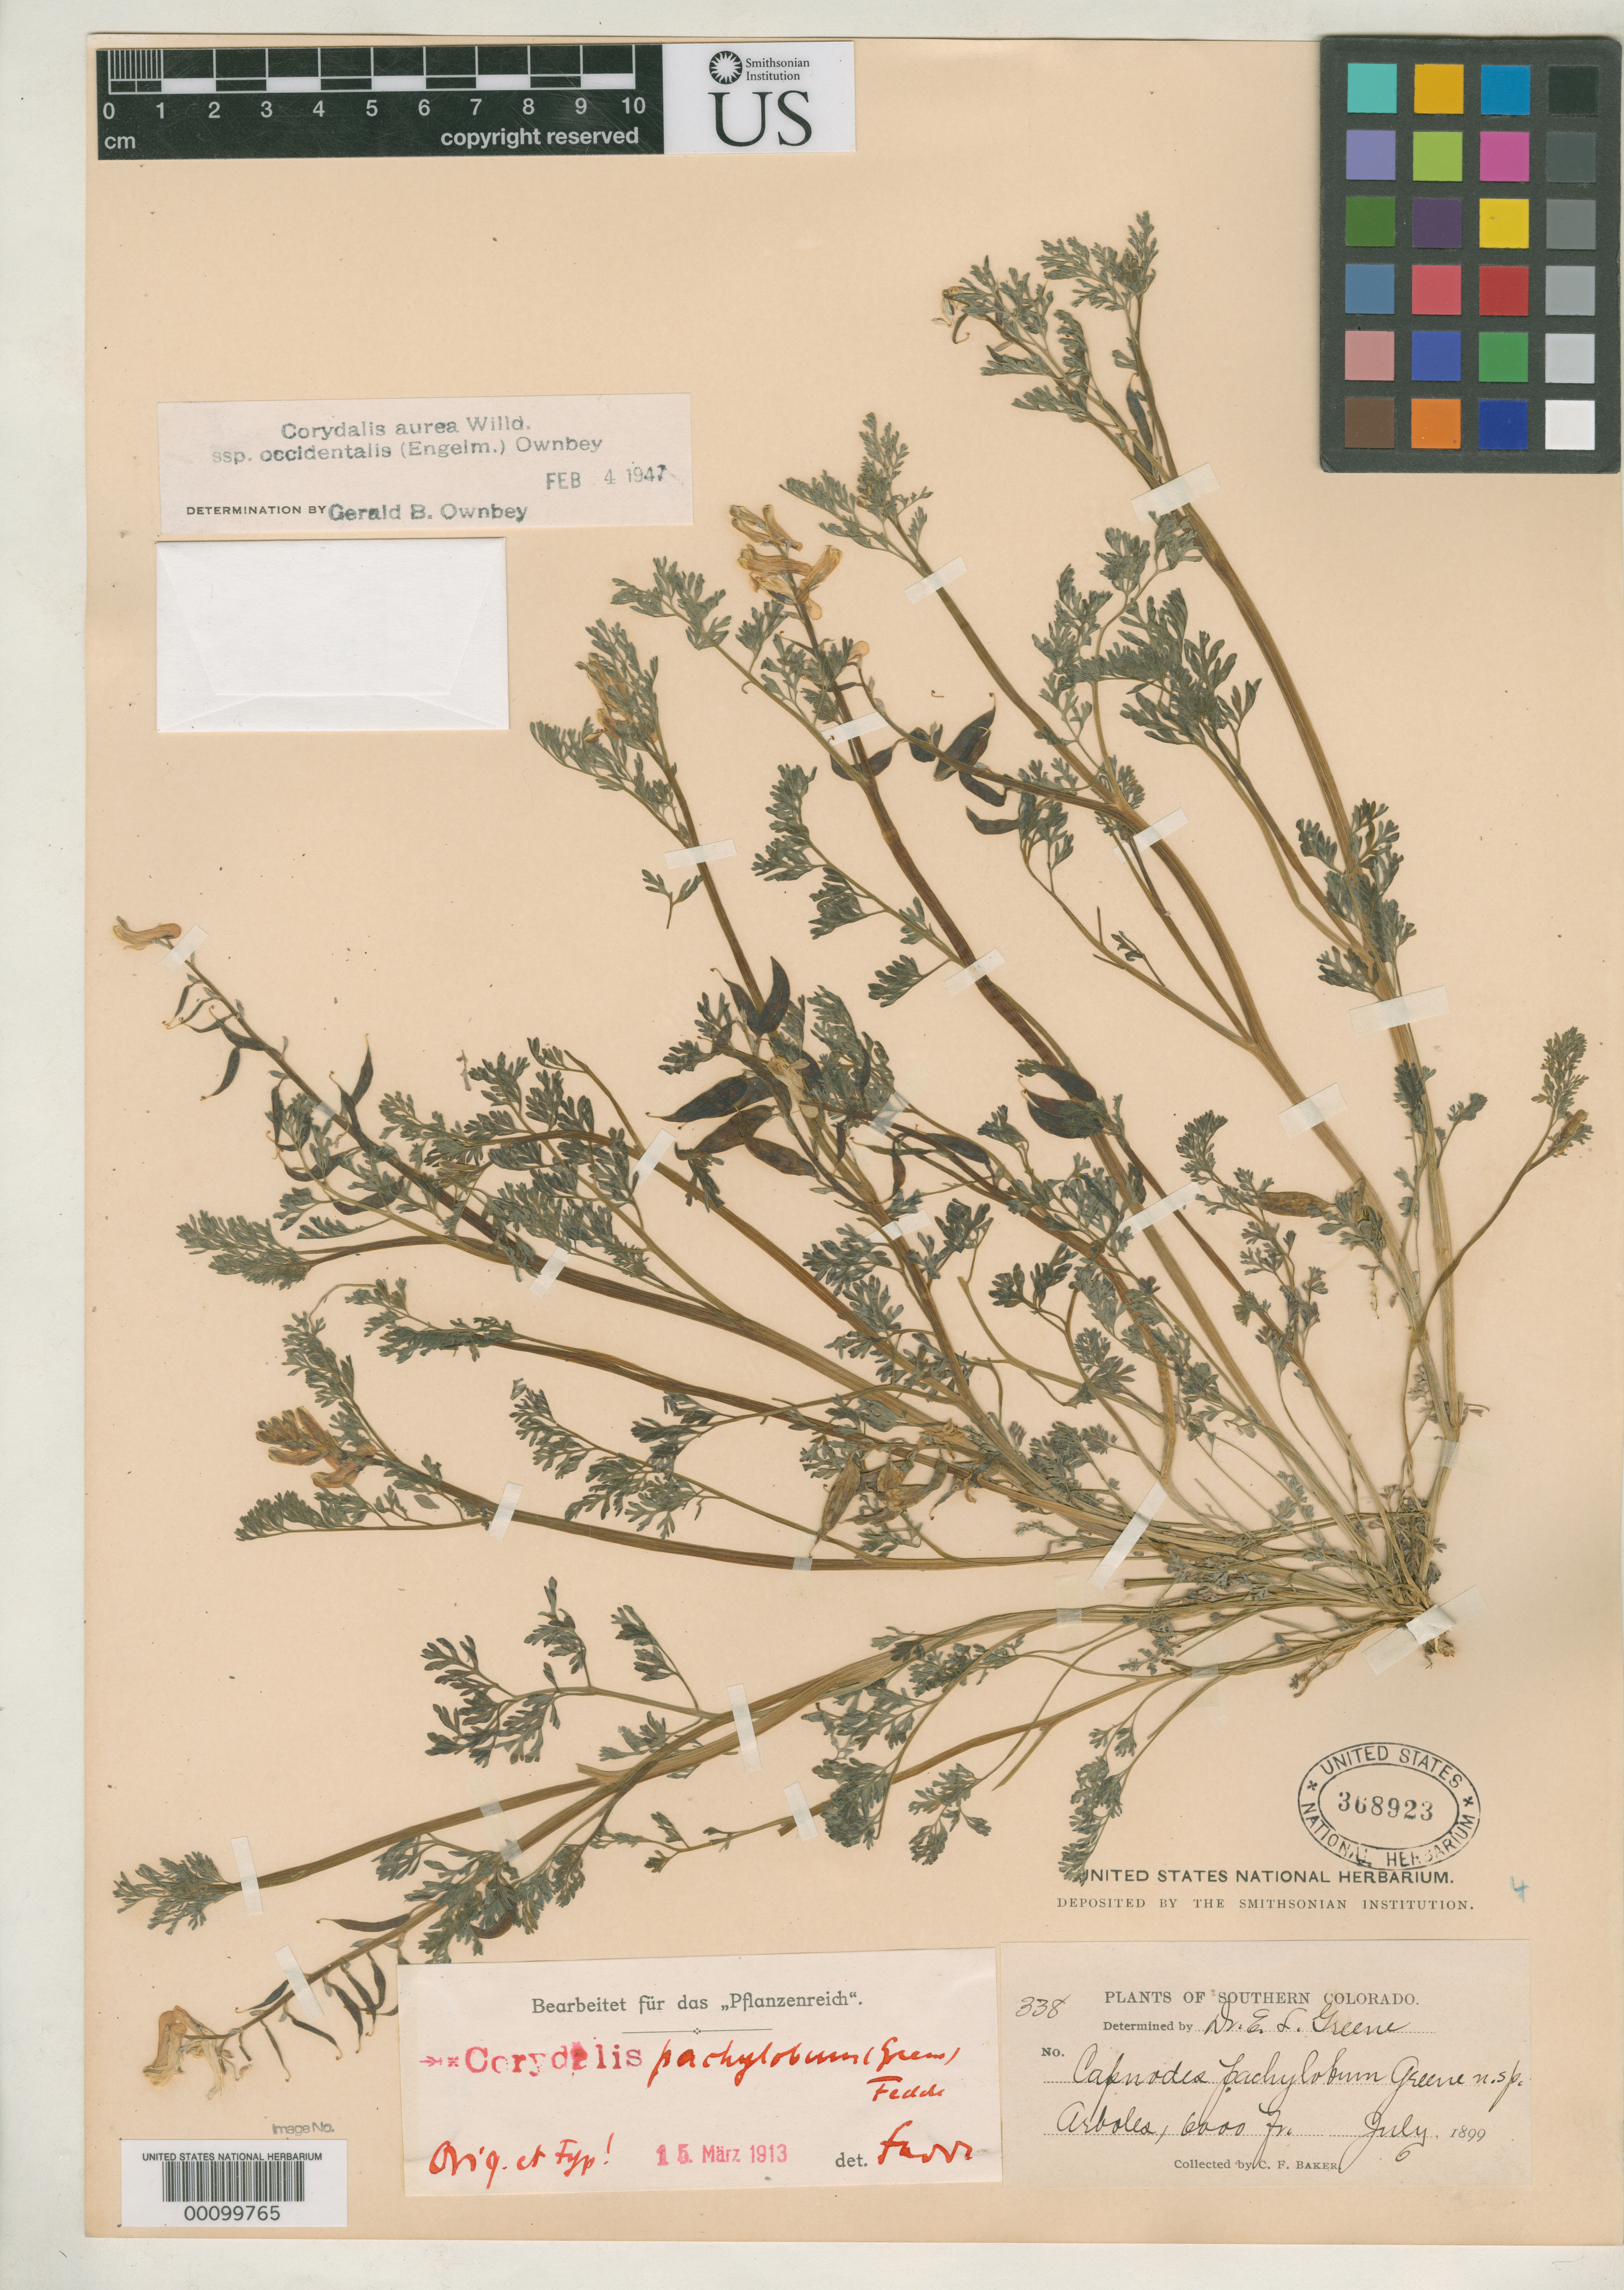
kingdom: Plantae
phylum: Tracheophyta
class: Magnoliopsida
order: Ranunculales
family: Papaveraceae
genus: Corydalis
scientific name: Corydalis pachyloba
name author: Fedde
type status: Type Collection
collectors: C. F. Baker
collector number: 338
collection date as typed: Jul 1899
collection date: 1899-07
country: United States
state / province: Colorado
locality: Arbolea.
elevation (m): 1829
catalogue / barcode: US 368923